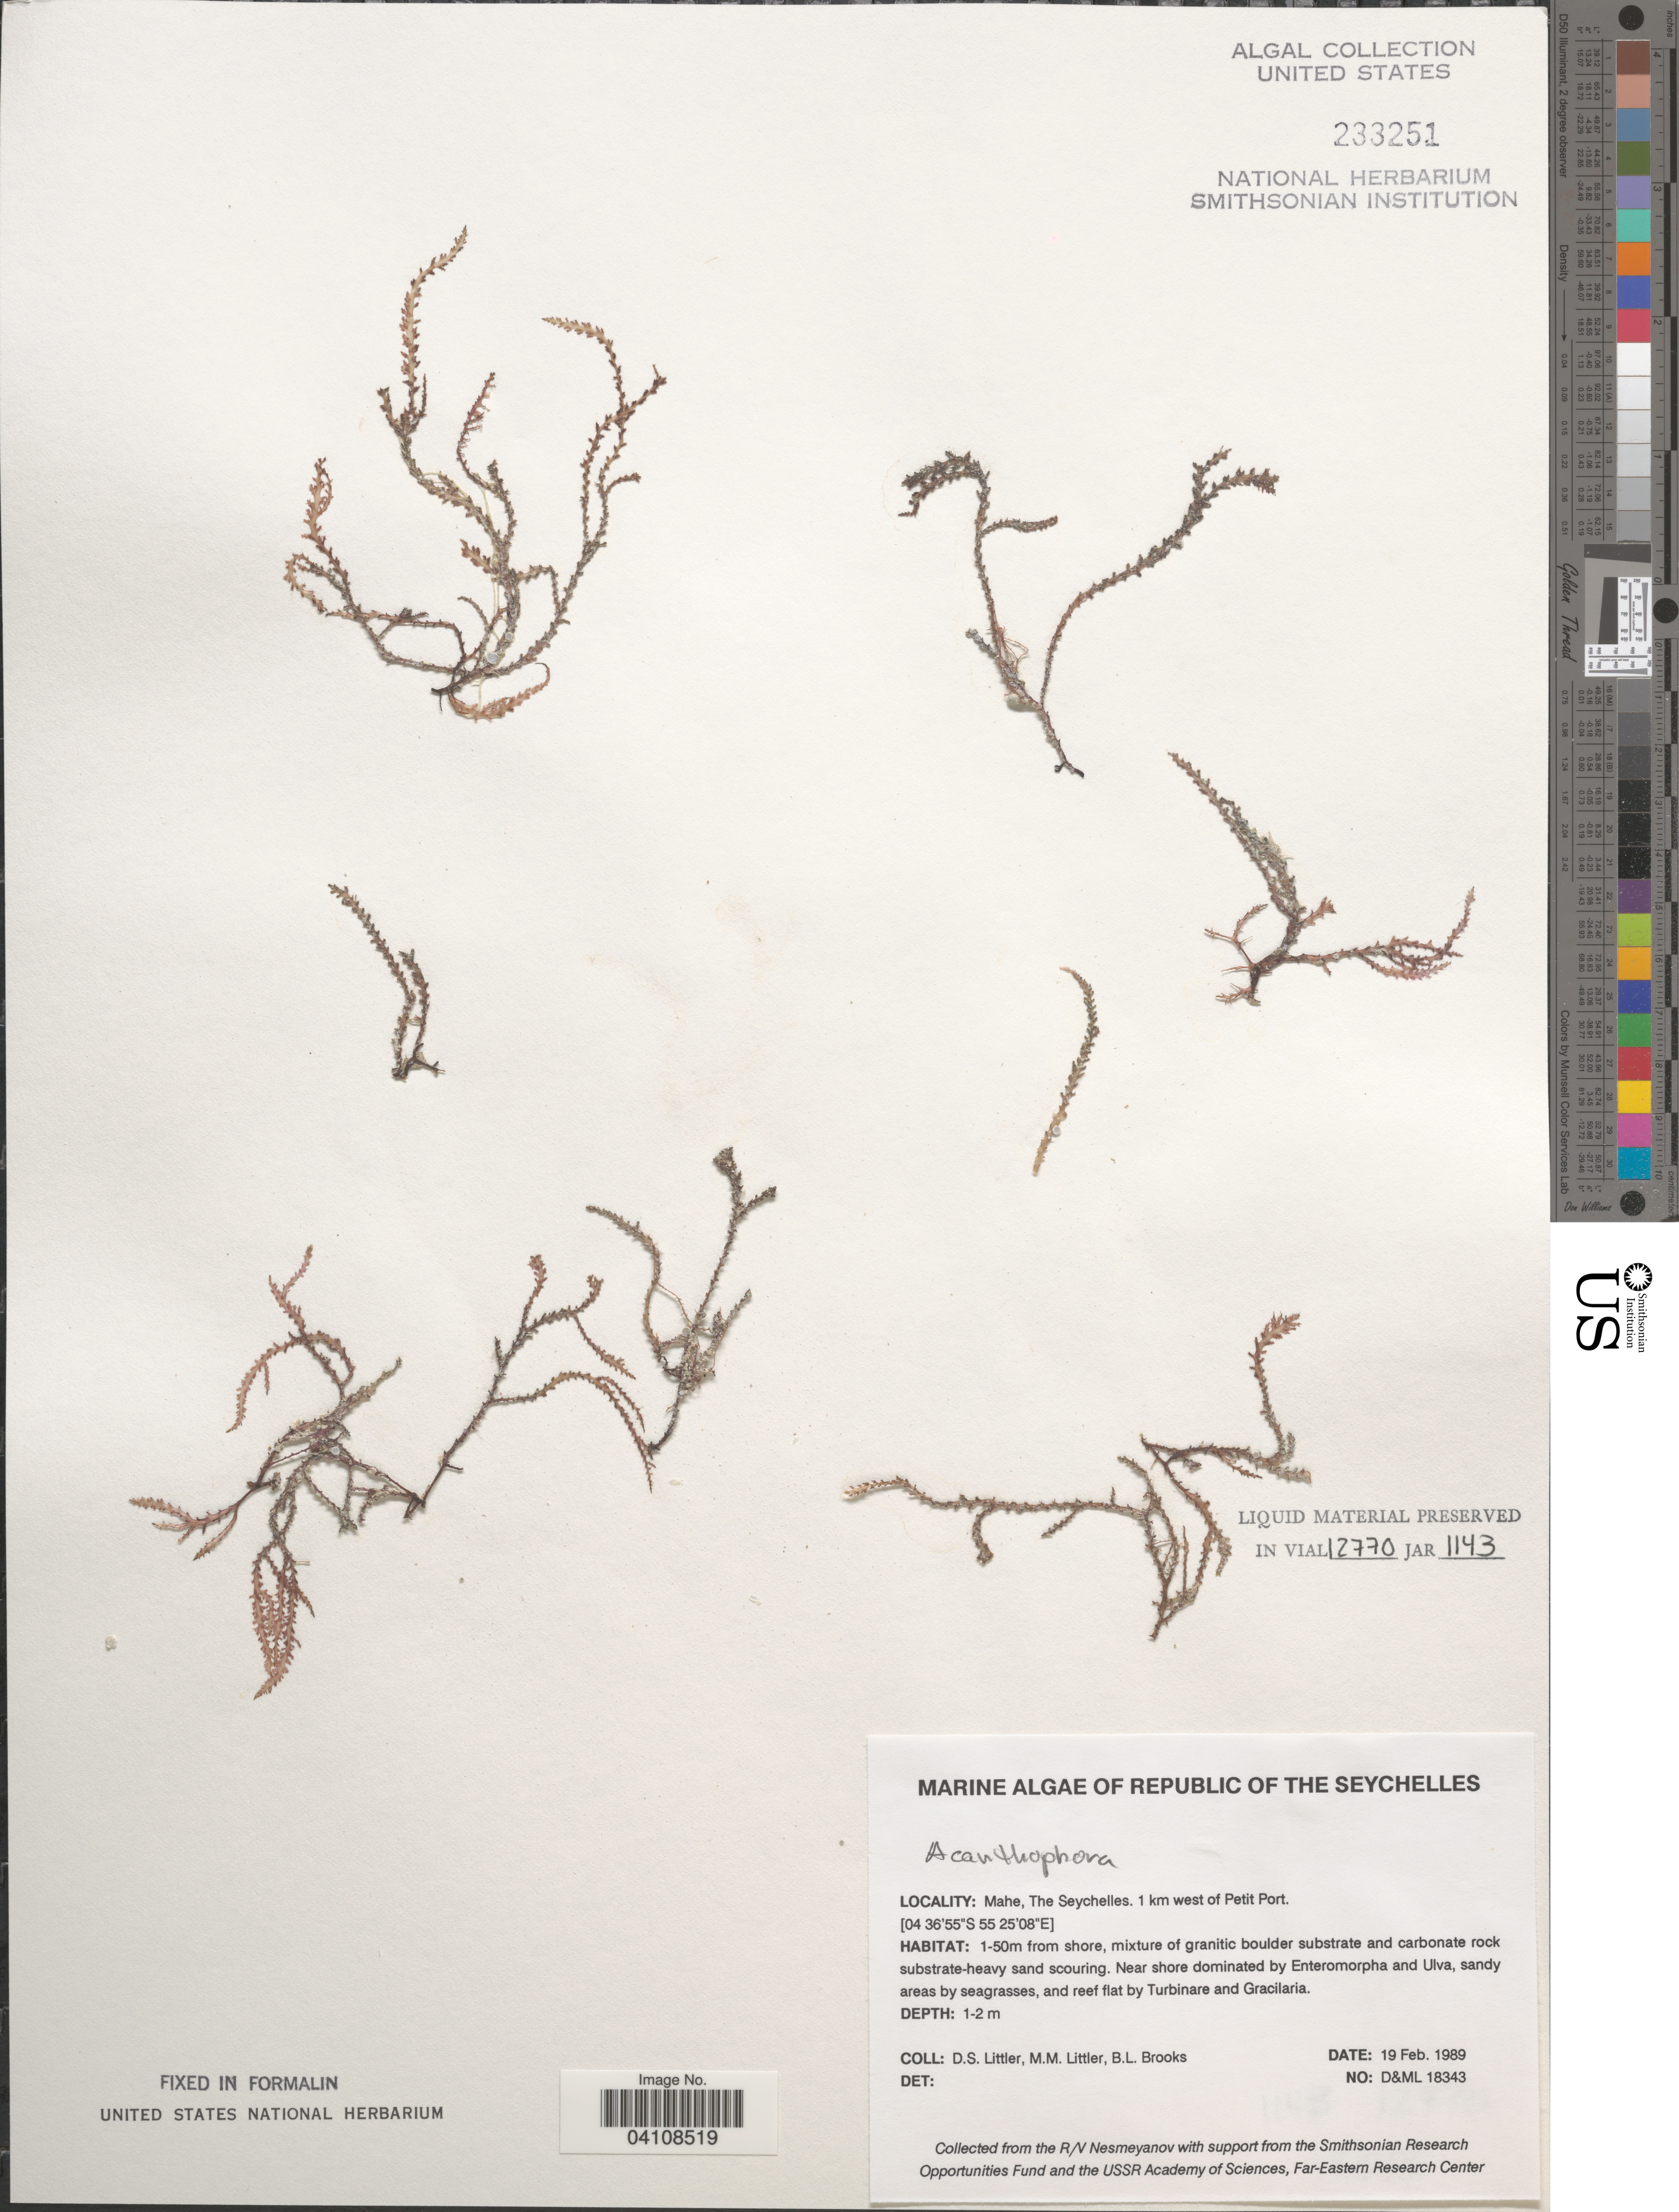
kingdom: Plantae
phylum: Rhodophyta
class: Florideophyceae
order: Ceramiales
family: Rhodomelaceae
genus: Acanthophora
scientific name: Acanthophora sp.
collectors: D. S. Littler & B. Brooks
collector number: D&ML18343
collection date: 1989-02-19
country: Seychelles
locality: Republic of The Seychelles. Mahe. 1 km west of Petit Port. 1-50m from shore.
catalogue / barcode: US 233251